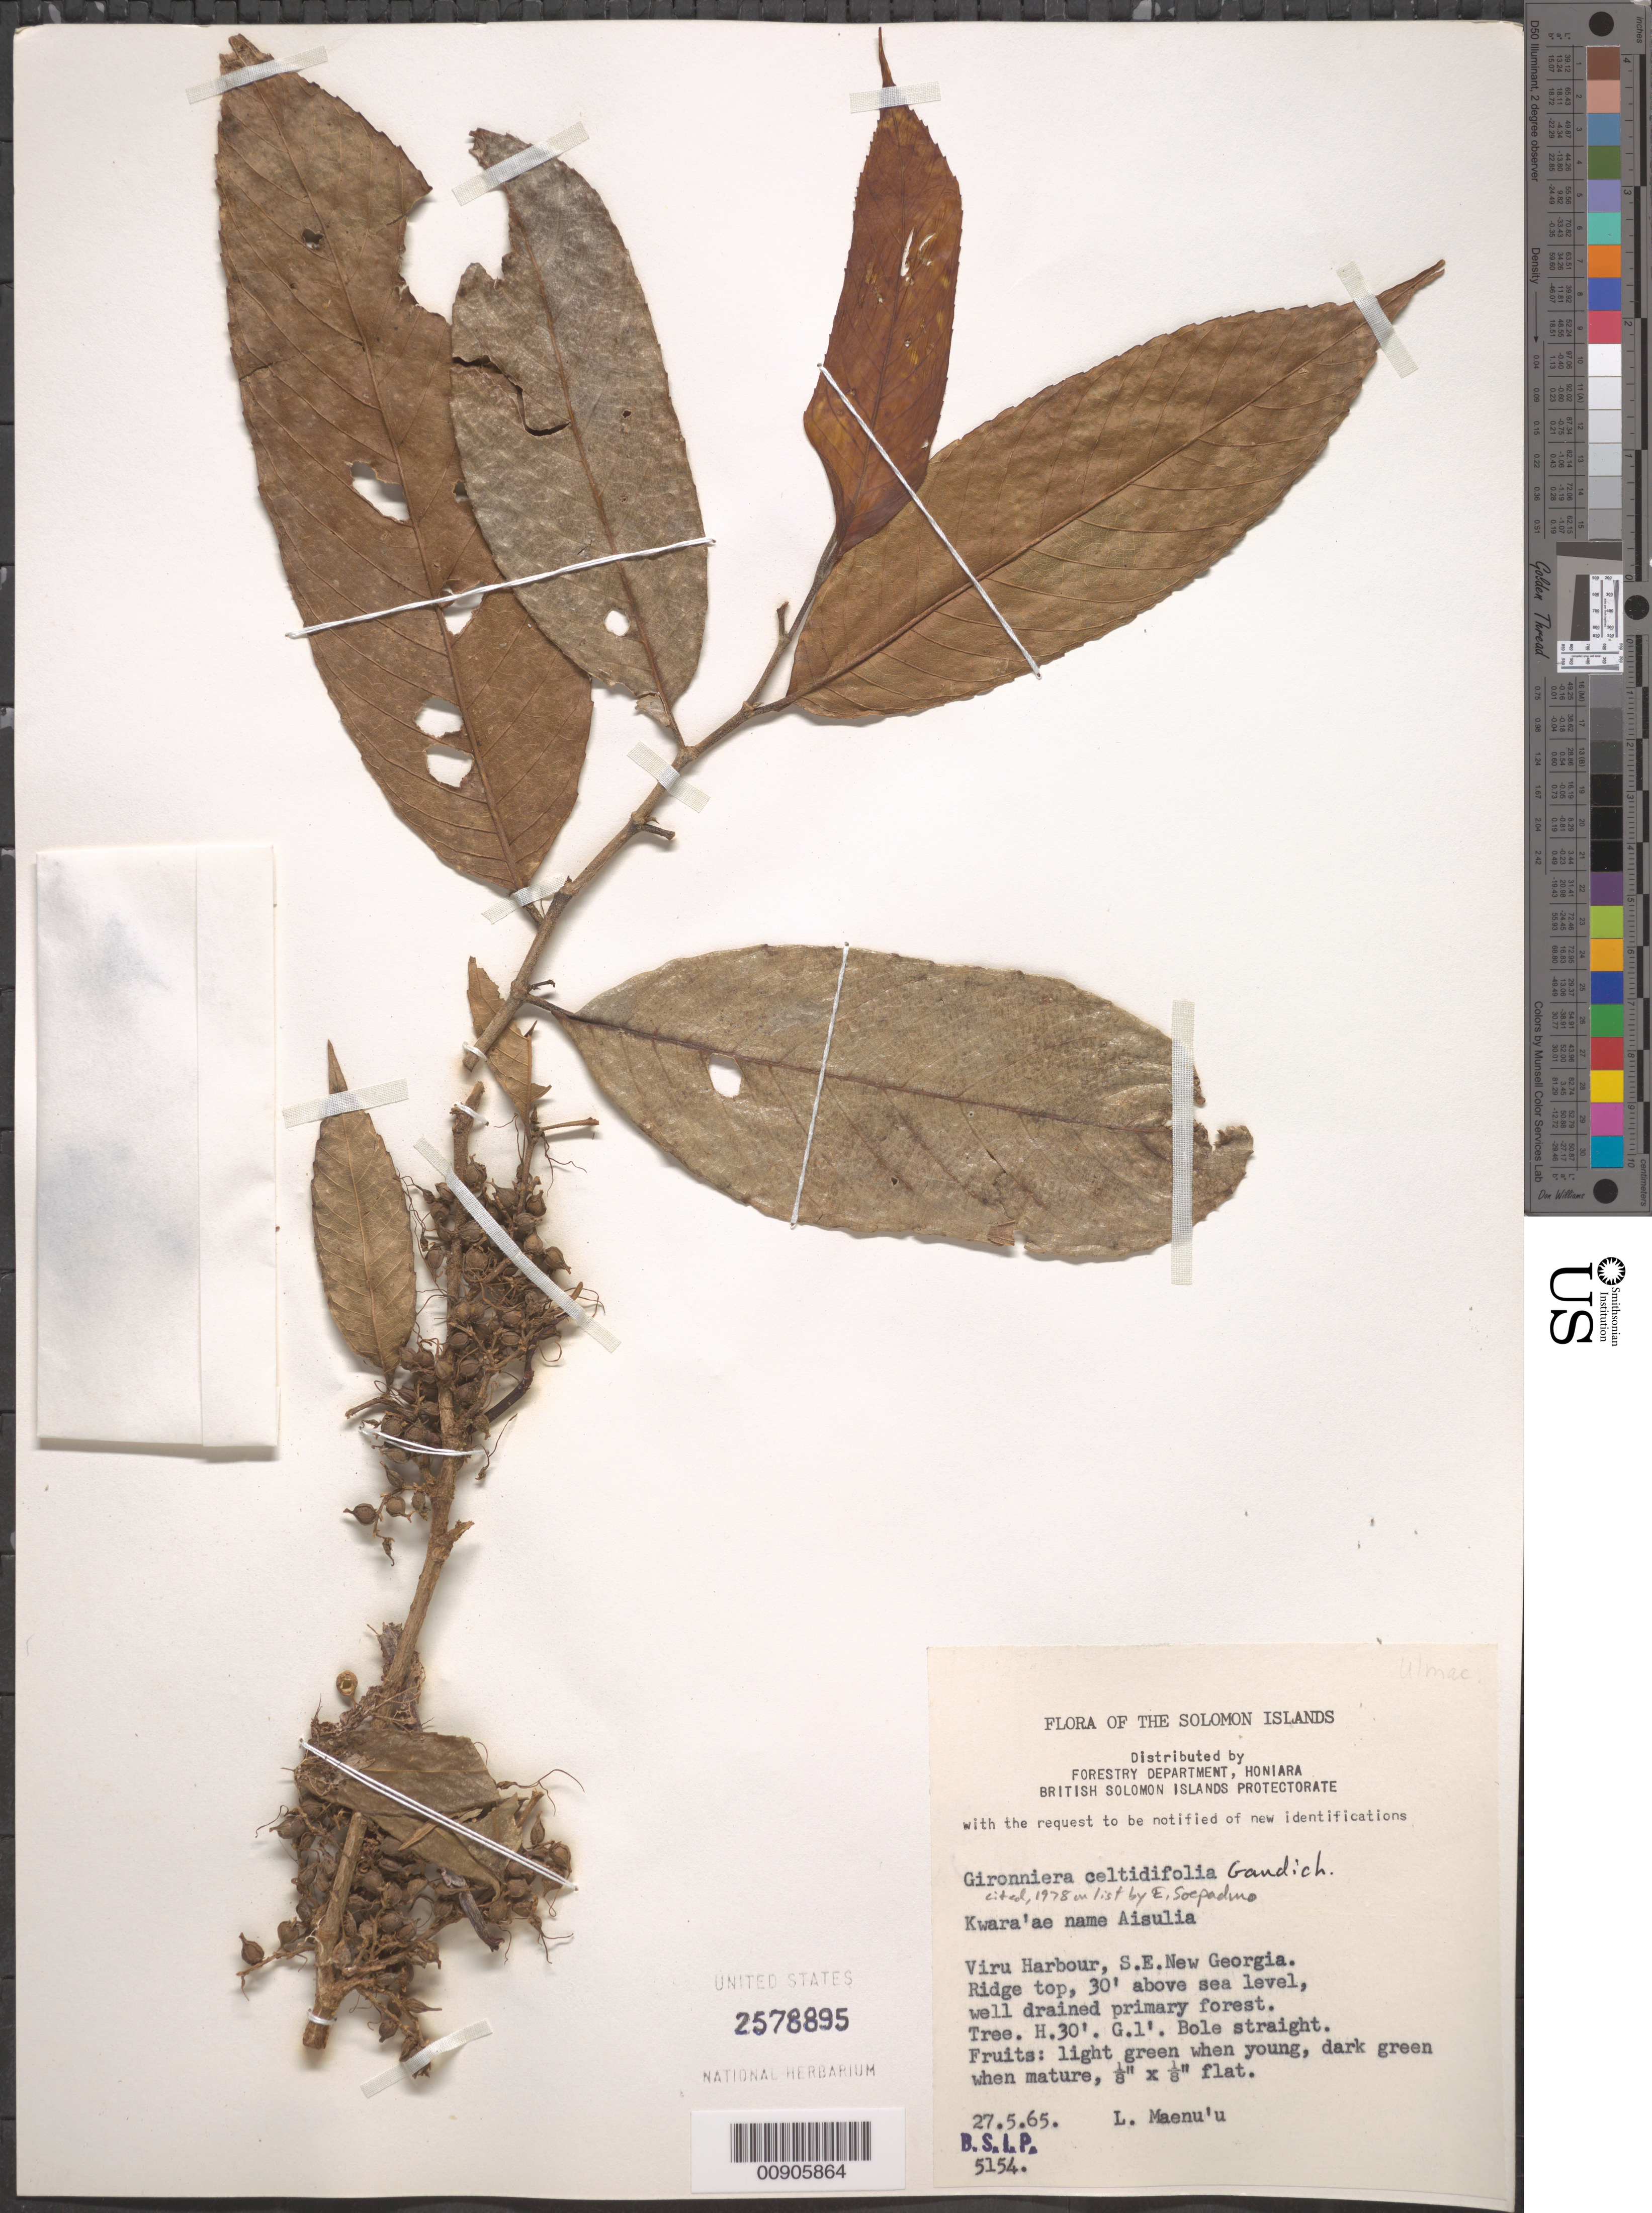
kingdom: Plantae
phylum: Tracheophyta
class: Magnoliopsida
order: Rosales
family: Cannabaceae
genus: Gironniera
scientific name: Gironniera celtidifolia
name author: Gaudich.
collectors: L. Maenu'u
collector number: BSIP 5154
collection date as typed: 27 May 1965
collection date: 1965-05-27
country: Solomon Islands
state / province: Western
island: New Georgia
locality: Viru Harbour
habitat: well drained primary forest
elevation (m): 9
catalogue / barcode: US 2578895